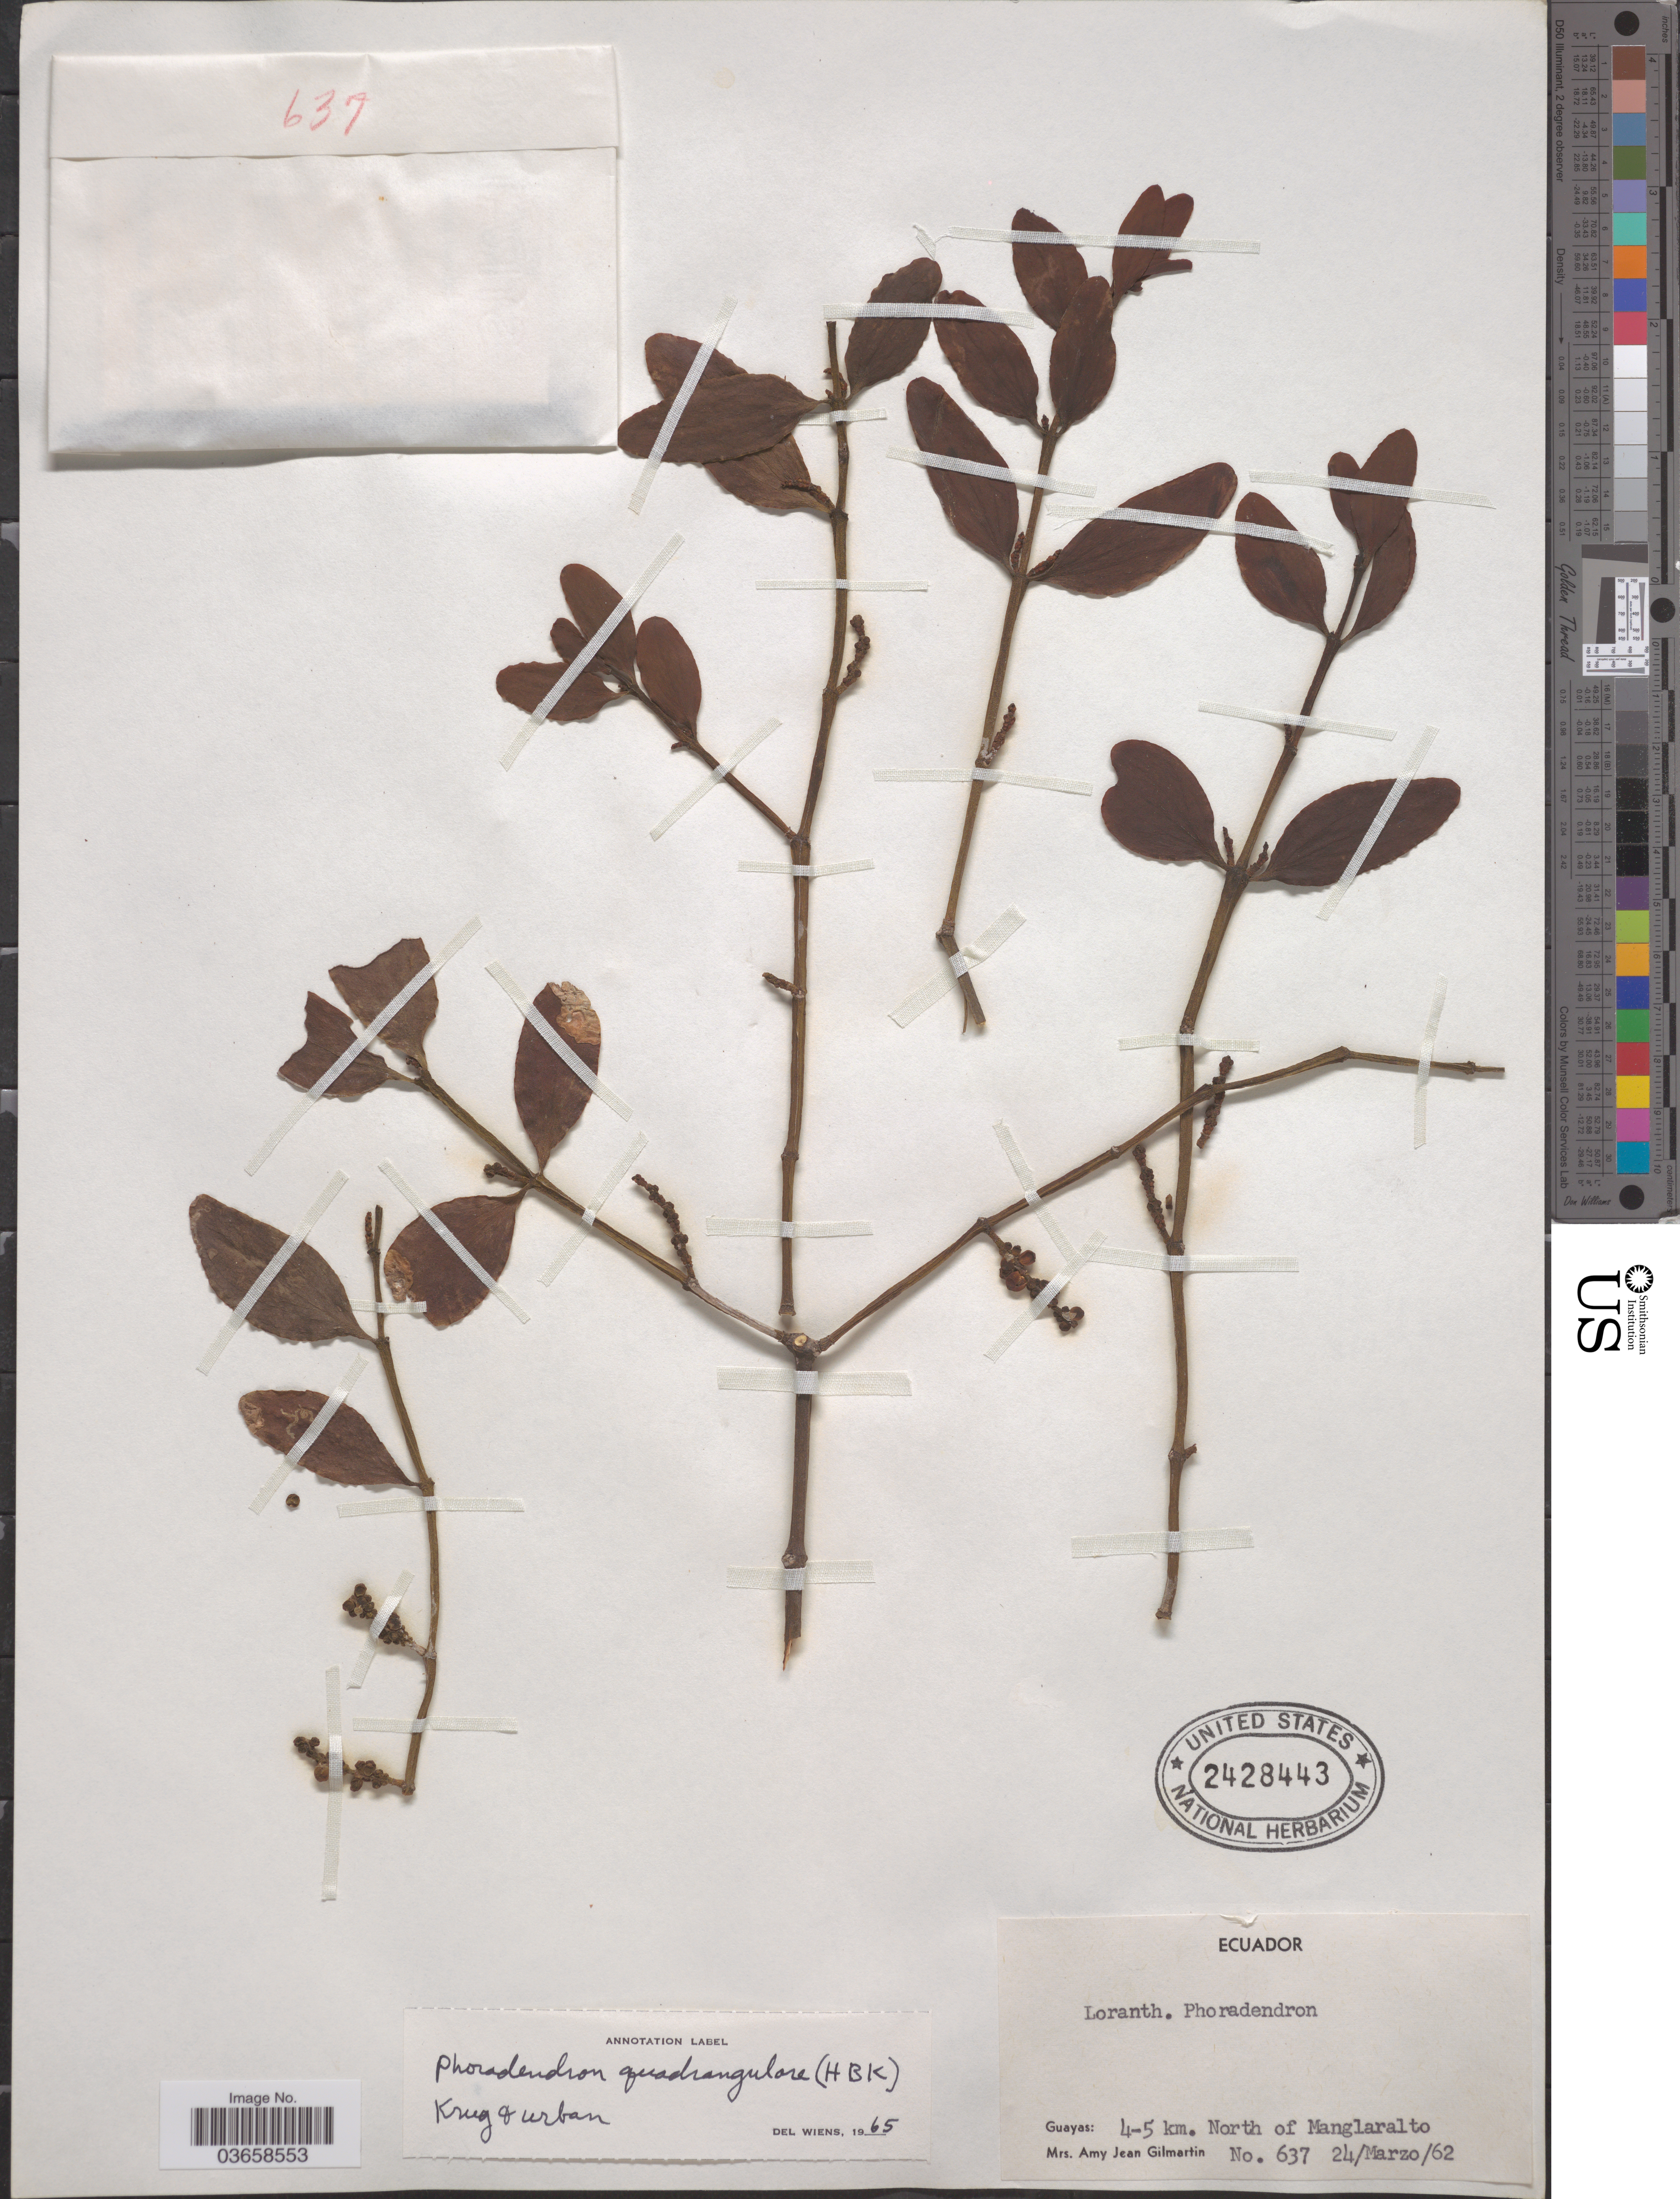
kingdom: Plantae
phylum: Tracheophyta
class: Magnoliopsida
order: Santalales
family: Viscaceae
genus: Phoradendron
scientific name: Phoradendron quadrangulare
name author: (Kunth) Griseb.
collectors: A. Gilmartin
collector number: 637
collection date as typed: Transcribed d/m/y: 24/3/62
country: Ecuador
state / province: Guayas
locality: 4-5 km. North of Manglaralto.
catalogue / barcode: US 2428443